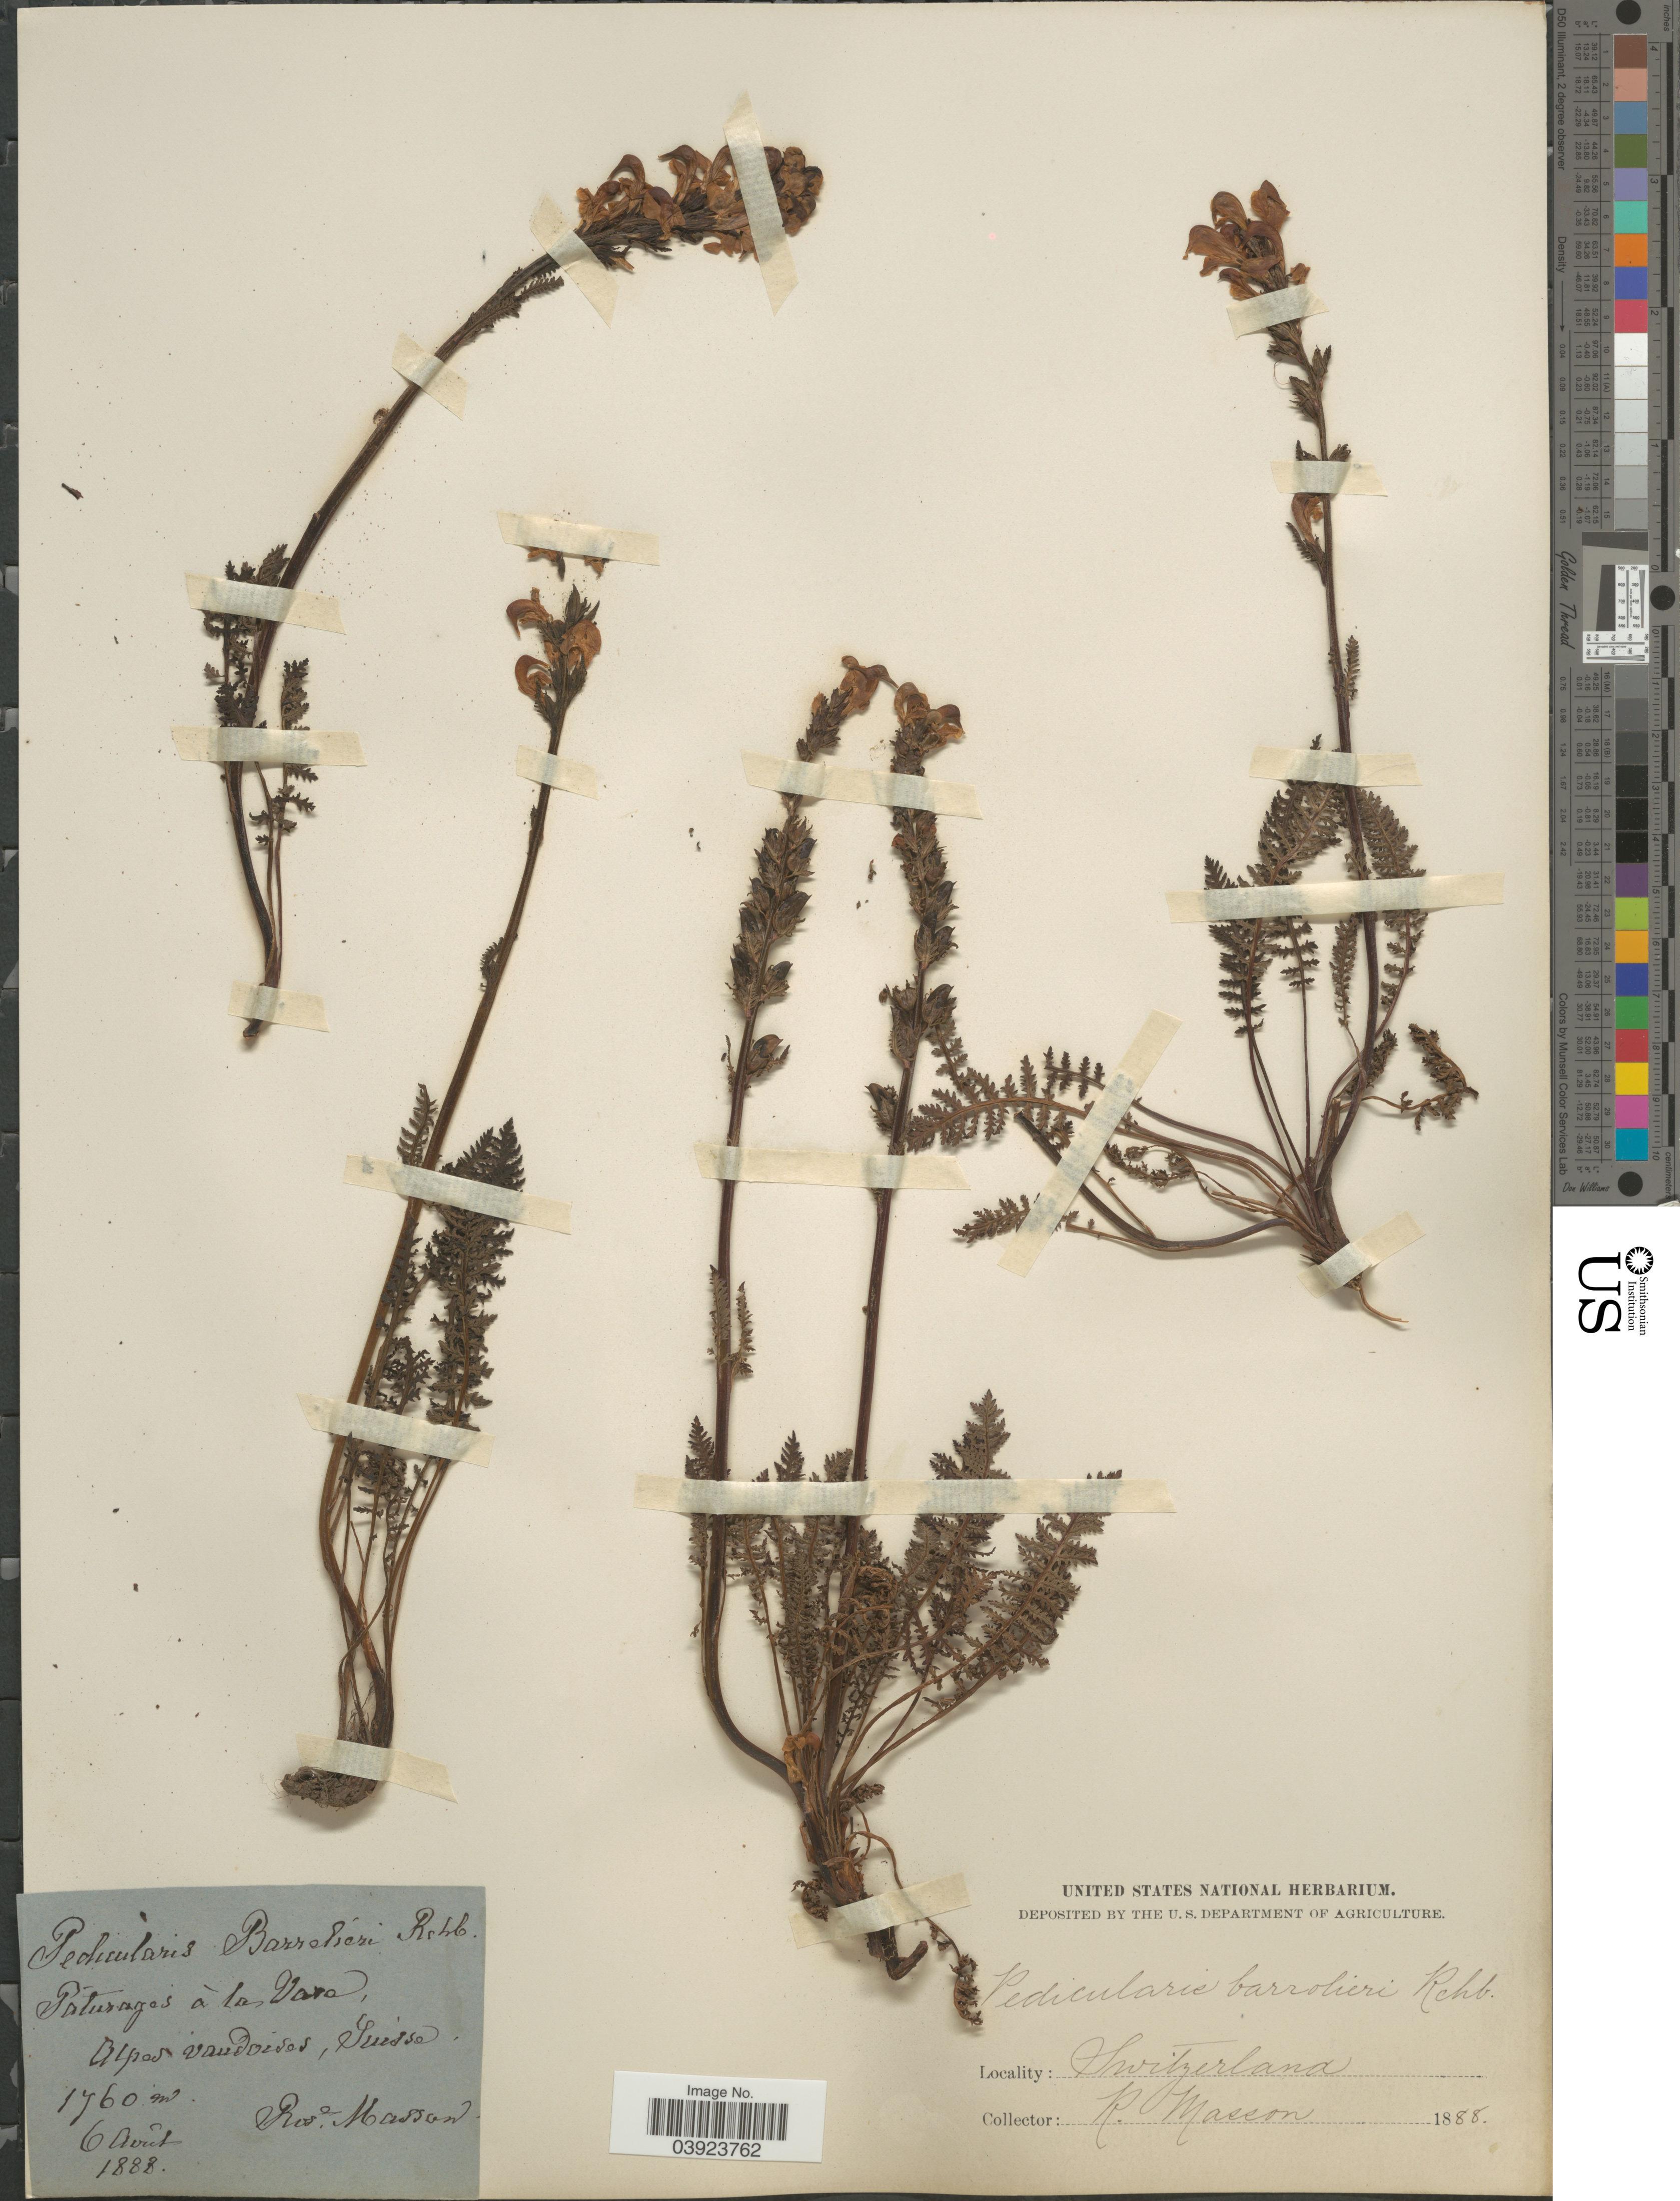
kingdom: Plantae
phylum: Tracheophyta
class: Magnoliopsida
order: Lamiales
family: Orobanchaceae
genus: Pedicularis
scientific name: Pedicularis barrelieri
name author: Rchb. f.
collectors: R. Masson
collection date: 1888-08-06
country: Switzerland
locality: Pâturages á las Vare, Alpes vaudoises, Suisse.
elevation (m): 1760